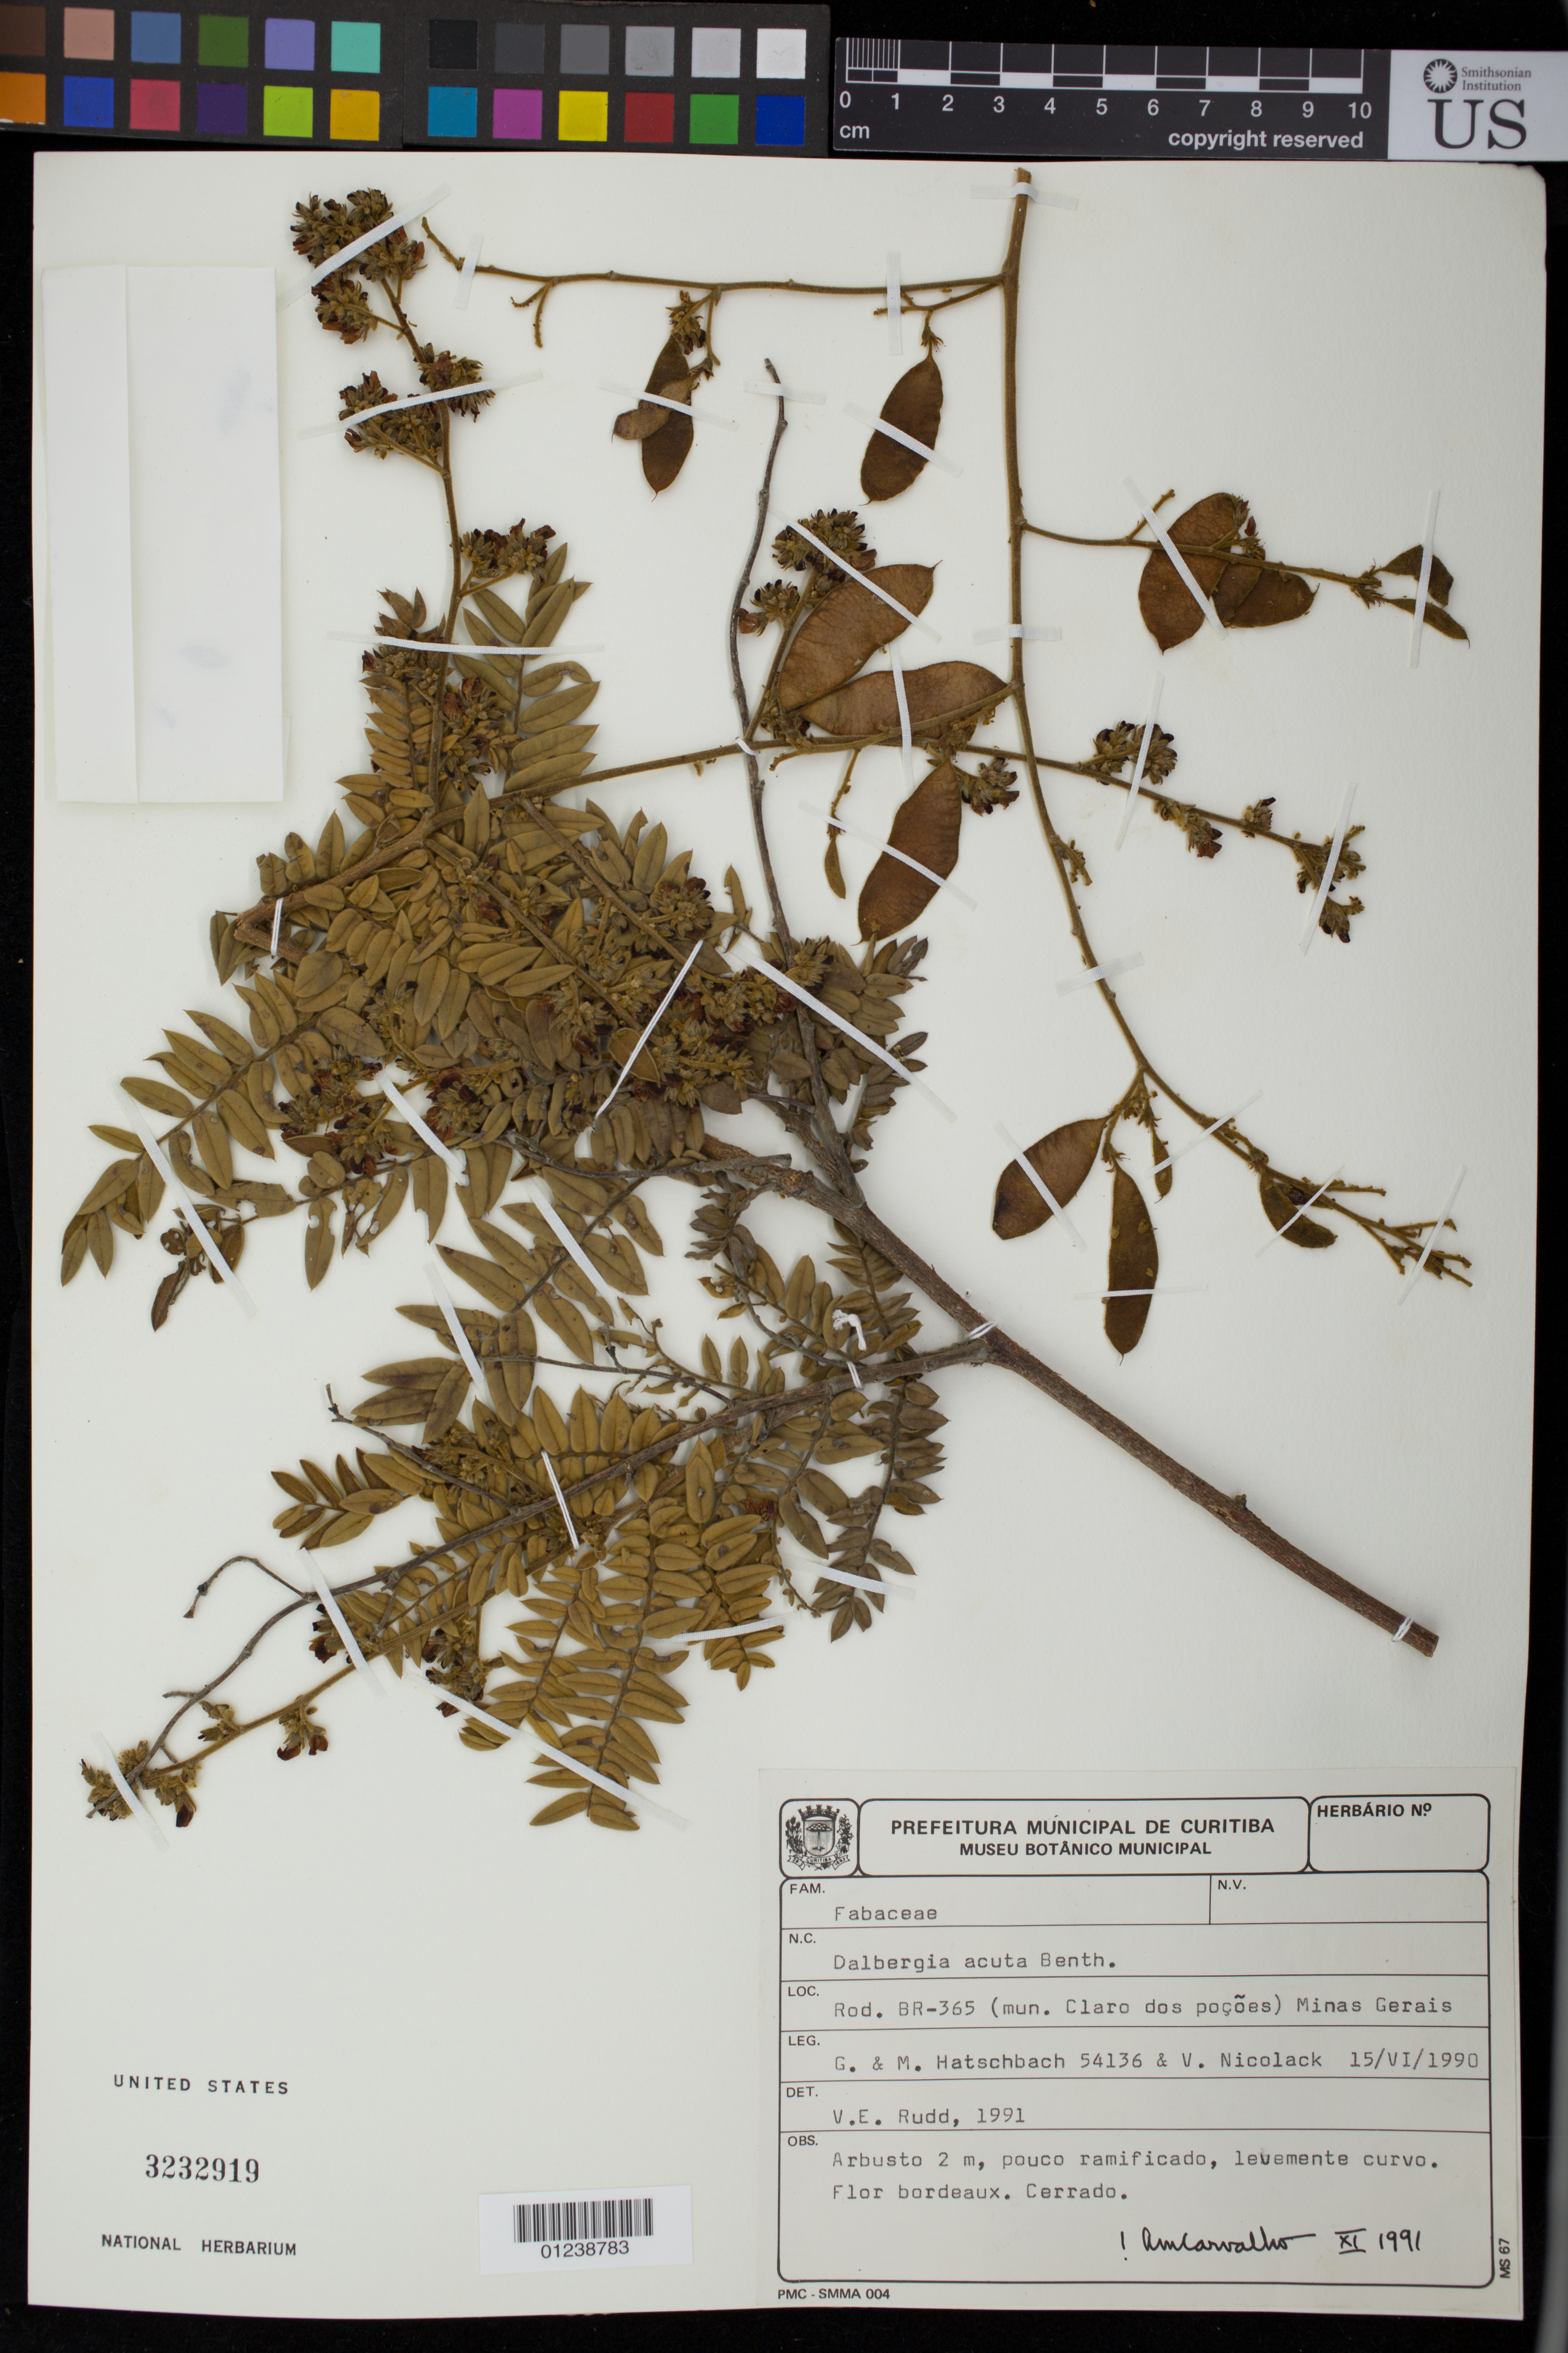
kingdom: Plantae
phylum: Tracheophyta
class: Magnoliopsida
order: Fabales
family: Fabaceae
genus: Dalbergia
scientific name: Dalbergia acuta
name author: Benth.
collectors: G. Hatschbach, M. M. Hatschbach & V. Nicolack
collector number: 54136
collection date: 1990-06-15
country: Brazil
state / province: Minas Gerais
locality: Rod. BR-365 (mun. Claro dos pocoes)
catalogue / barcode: US 3232919